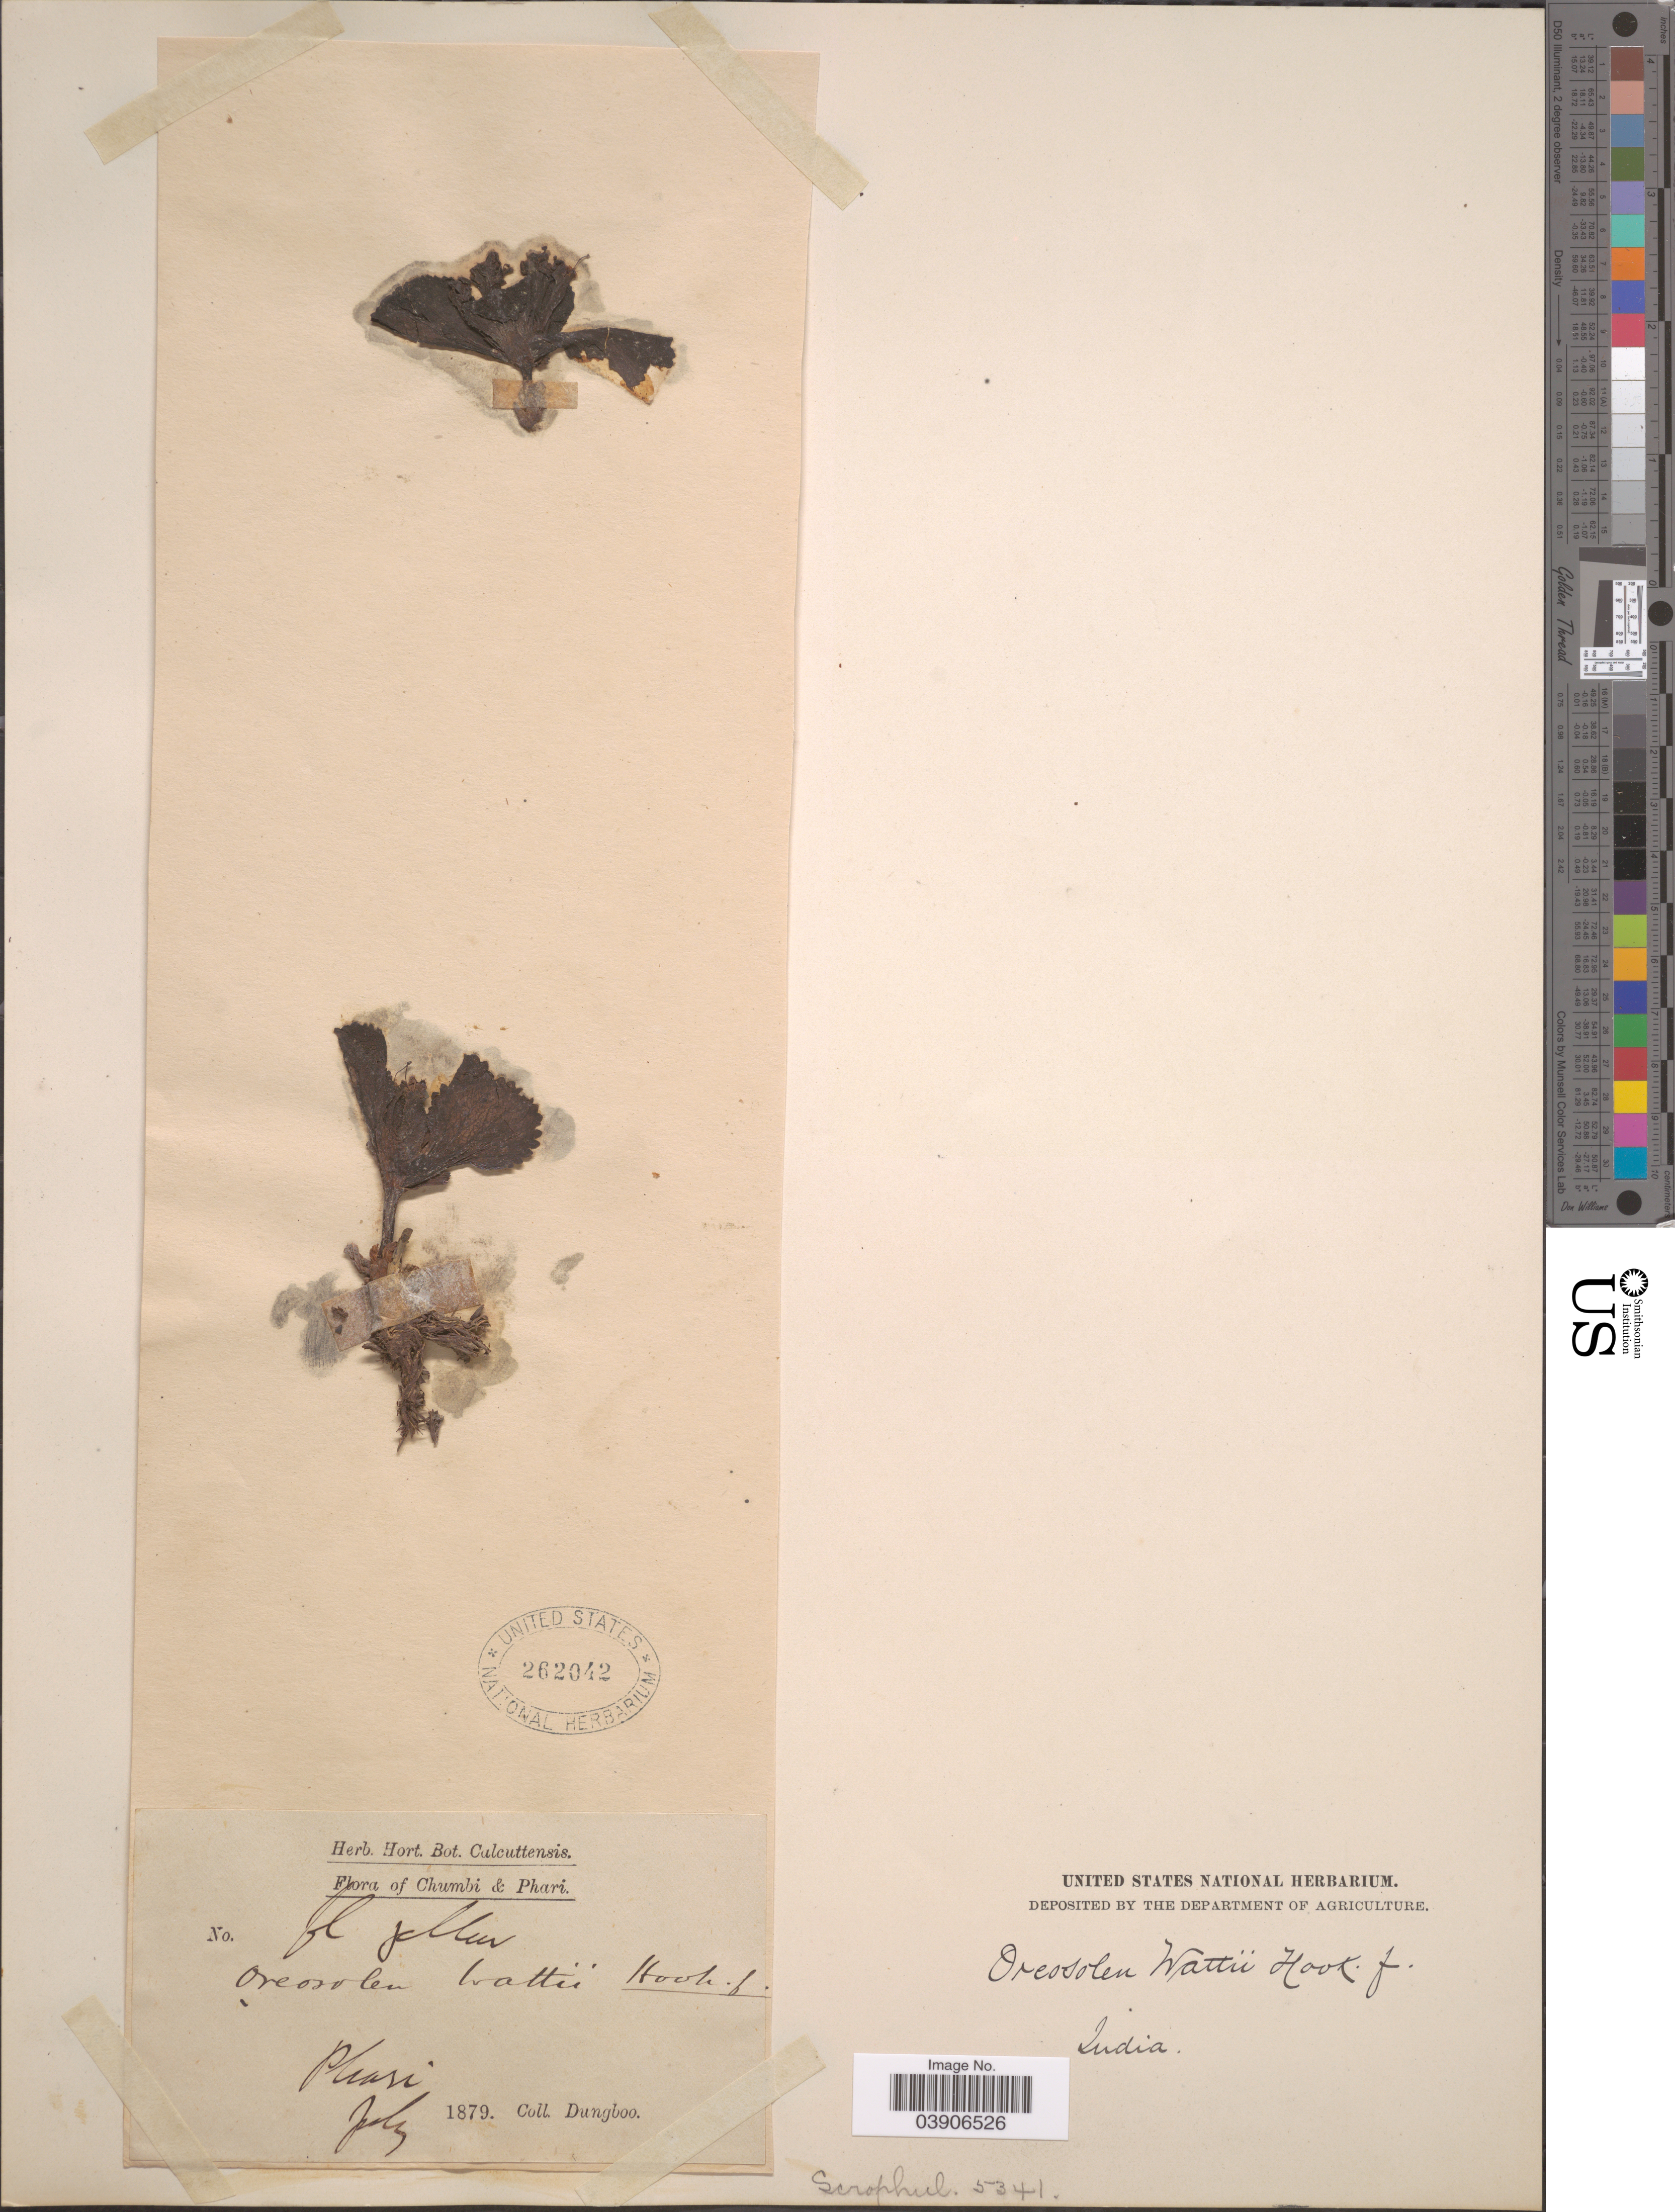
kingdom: Plantae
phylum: Tracheophyta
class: Magnoliopsida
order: Lamiales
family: Scrophulariaceae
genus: Oreosolen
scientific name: Oreosolen wattii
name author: Hook. f.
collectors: Dungboo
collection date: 1879-07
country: India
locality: Chumbi & Phari. Phari.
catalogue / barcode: US 262042